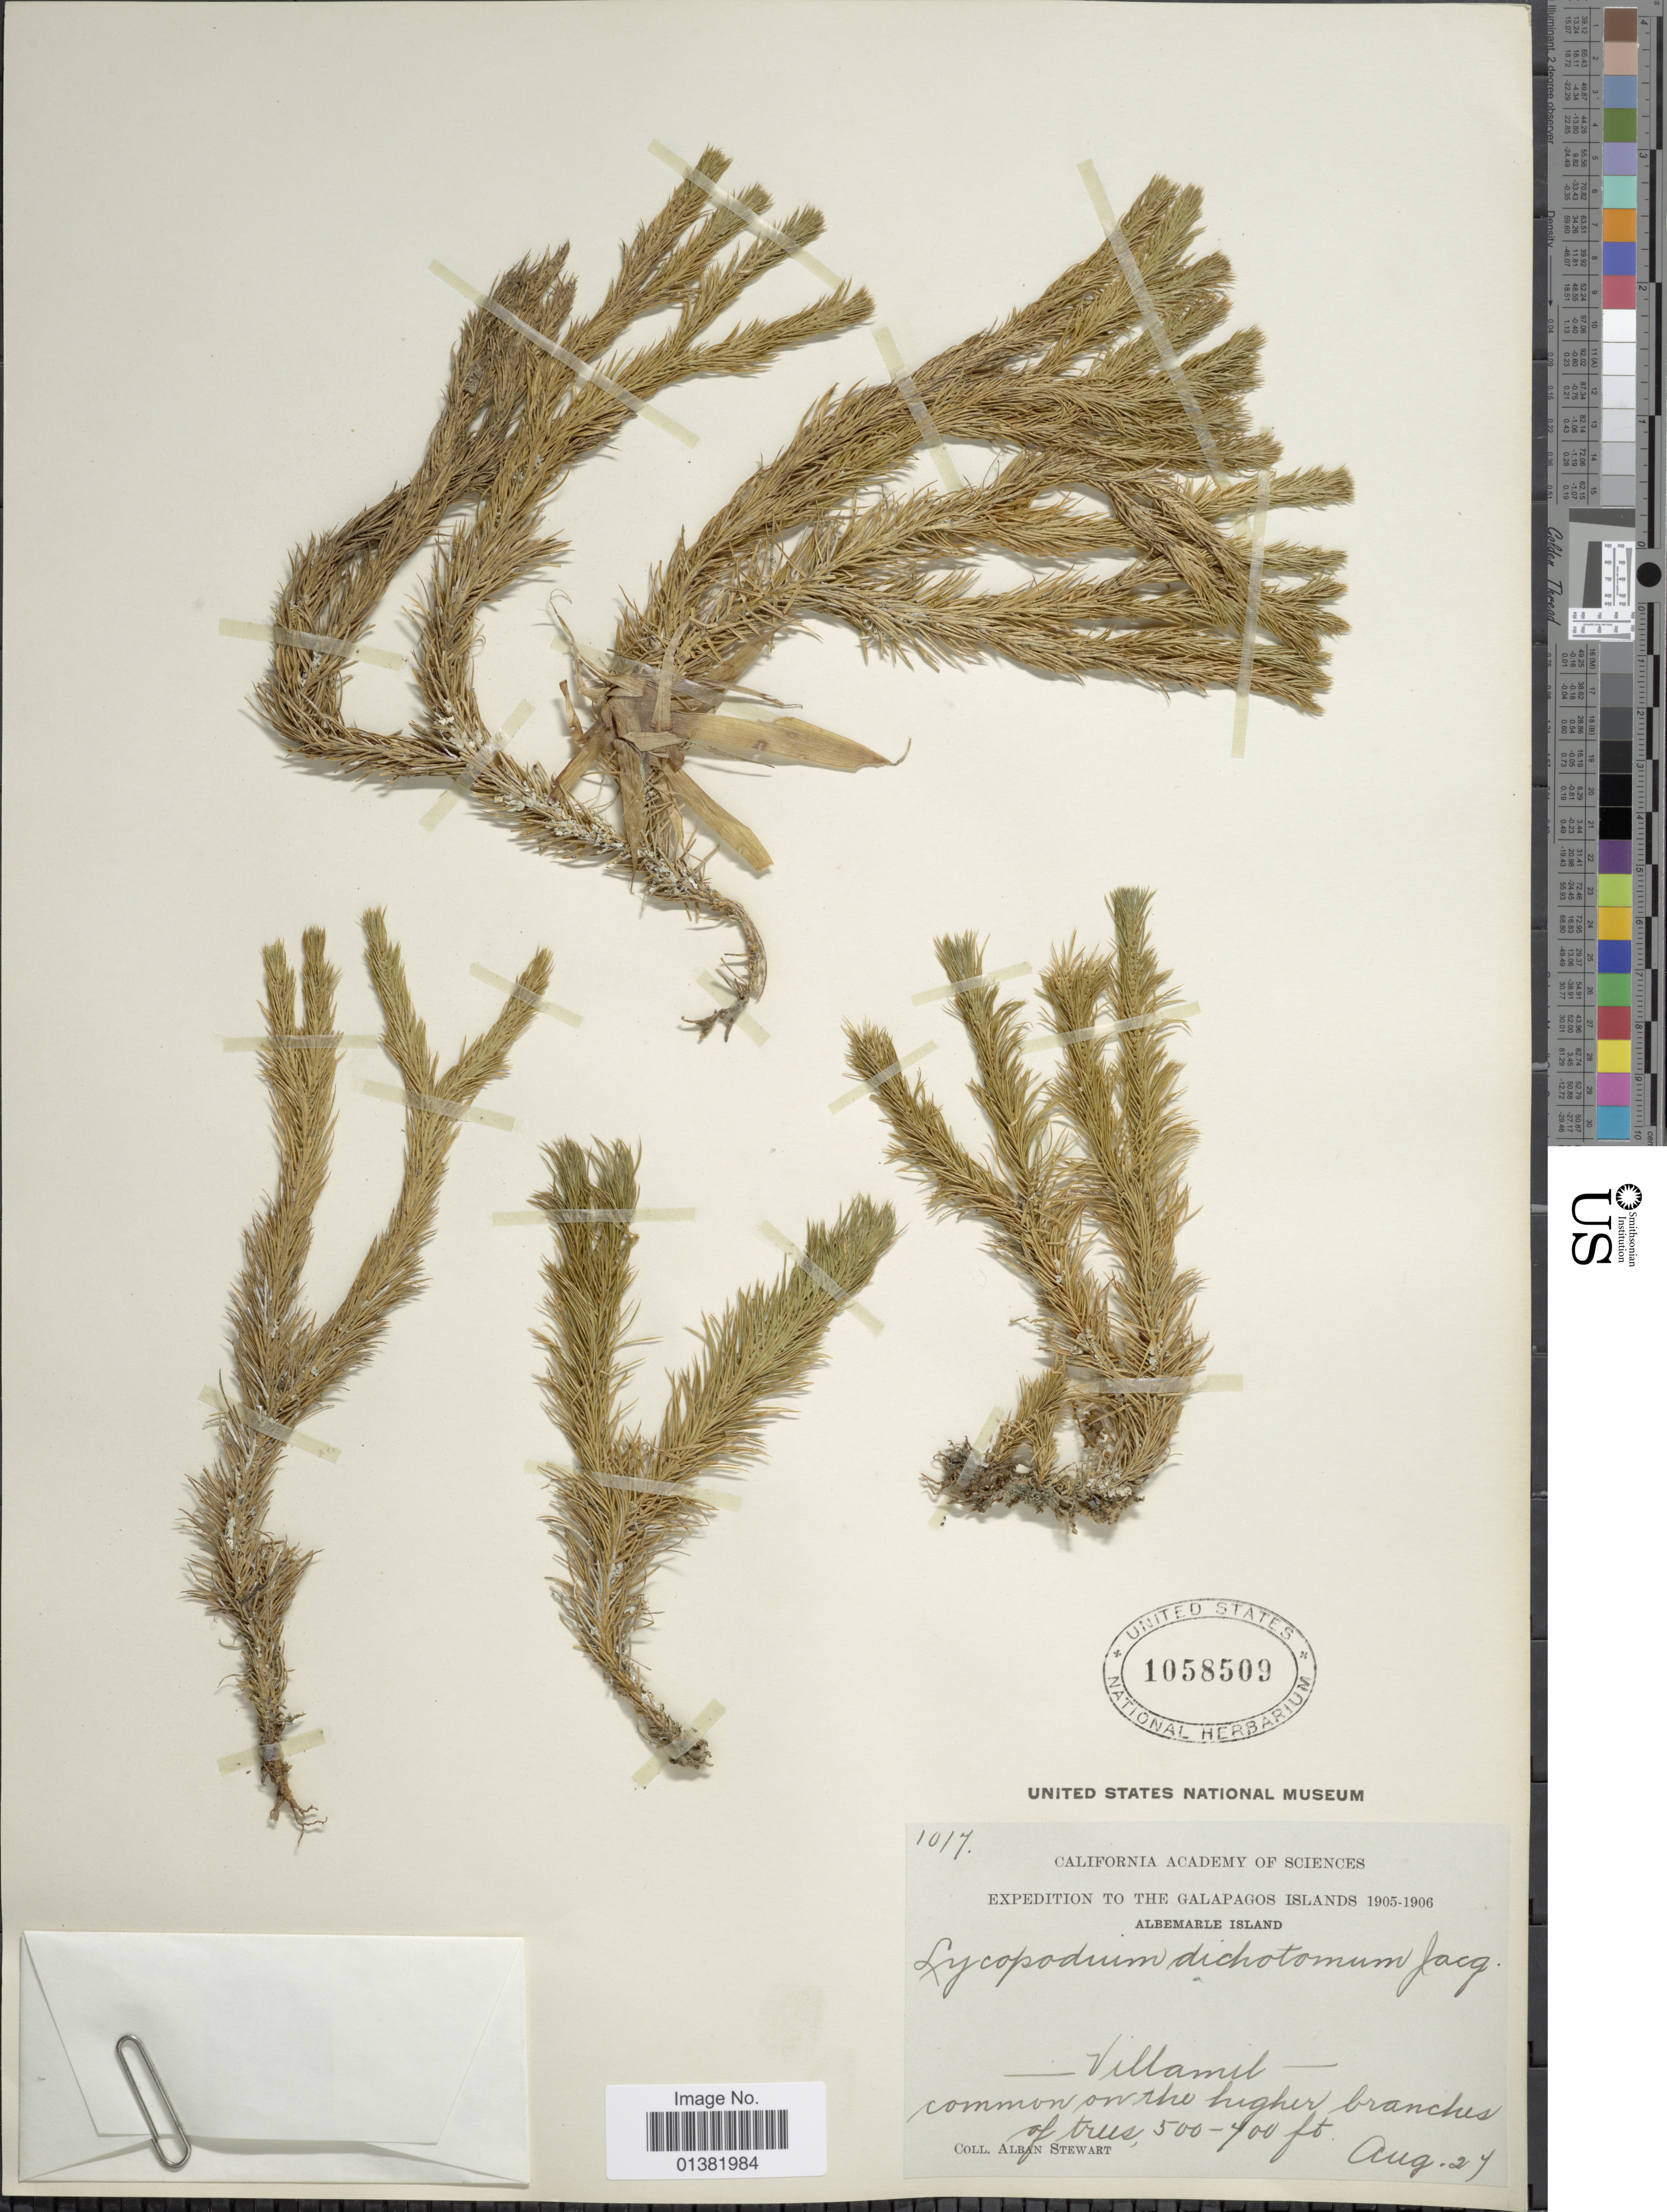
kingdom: Plantae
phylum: Tracheophyta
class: Lycopodiopsida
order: Lycopodiales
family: Lycopodiaceae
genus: Phlegmariurus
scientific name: Phlegmariurus dichotomus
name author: (Jacq.) W.H. Wagner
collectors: A. Stewart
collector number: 1017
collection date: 1905-08-27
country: Ecuador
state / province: Colón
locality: Galapagos island, Albemarle Island, Villamil, common on the higher branches of trees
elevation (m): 152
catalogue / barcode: US 1058509